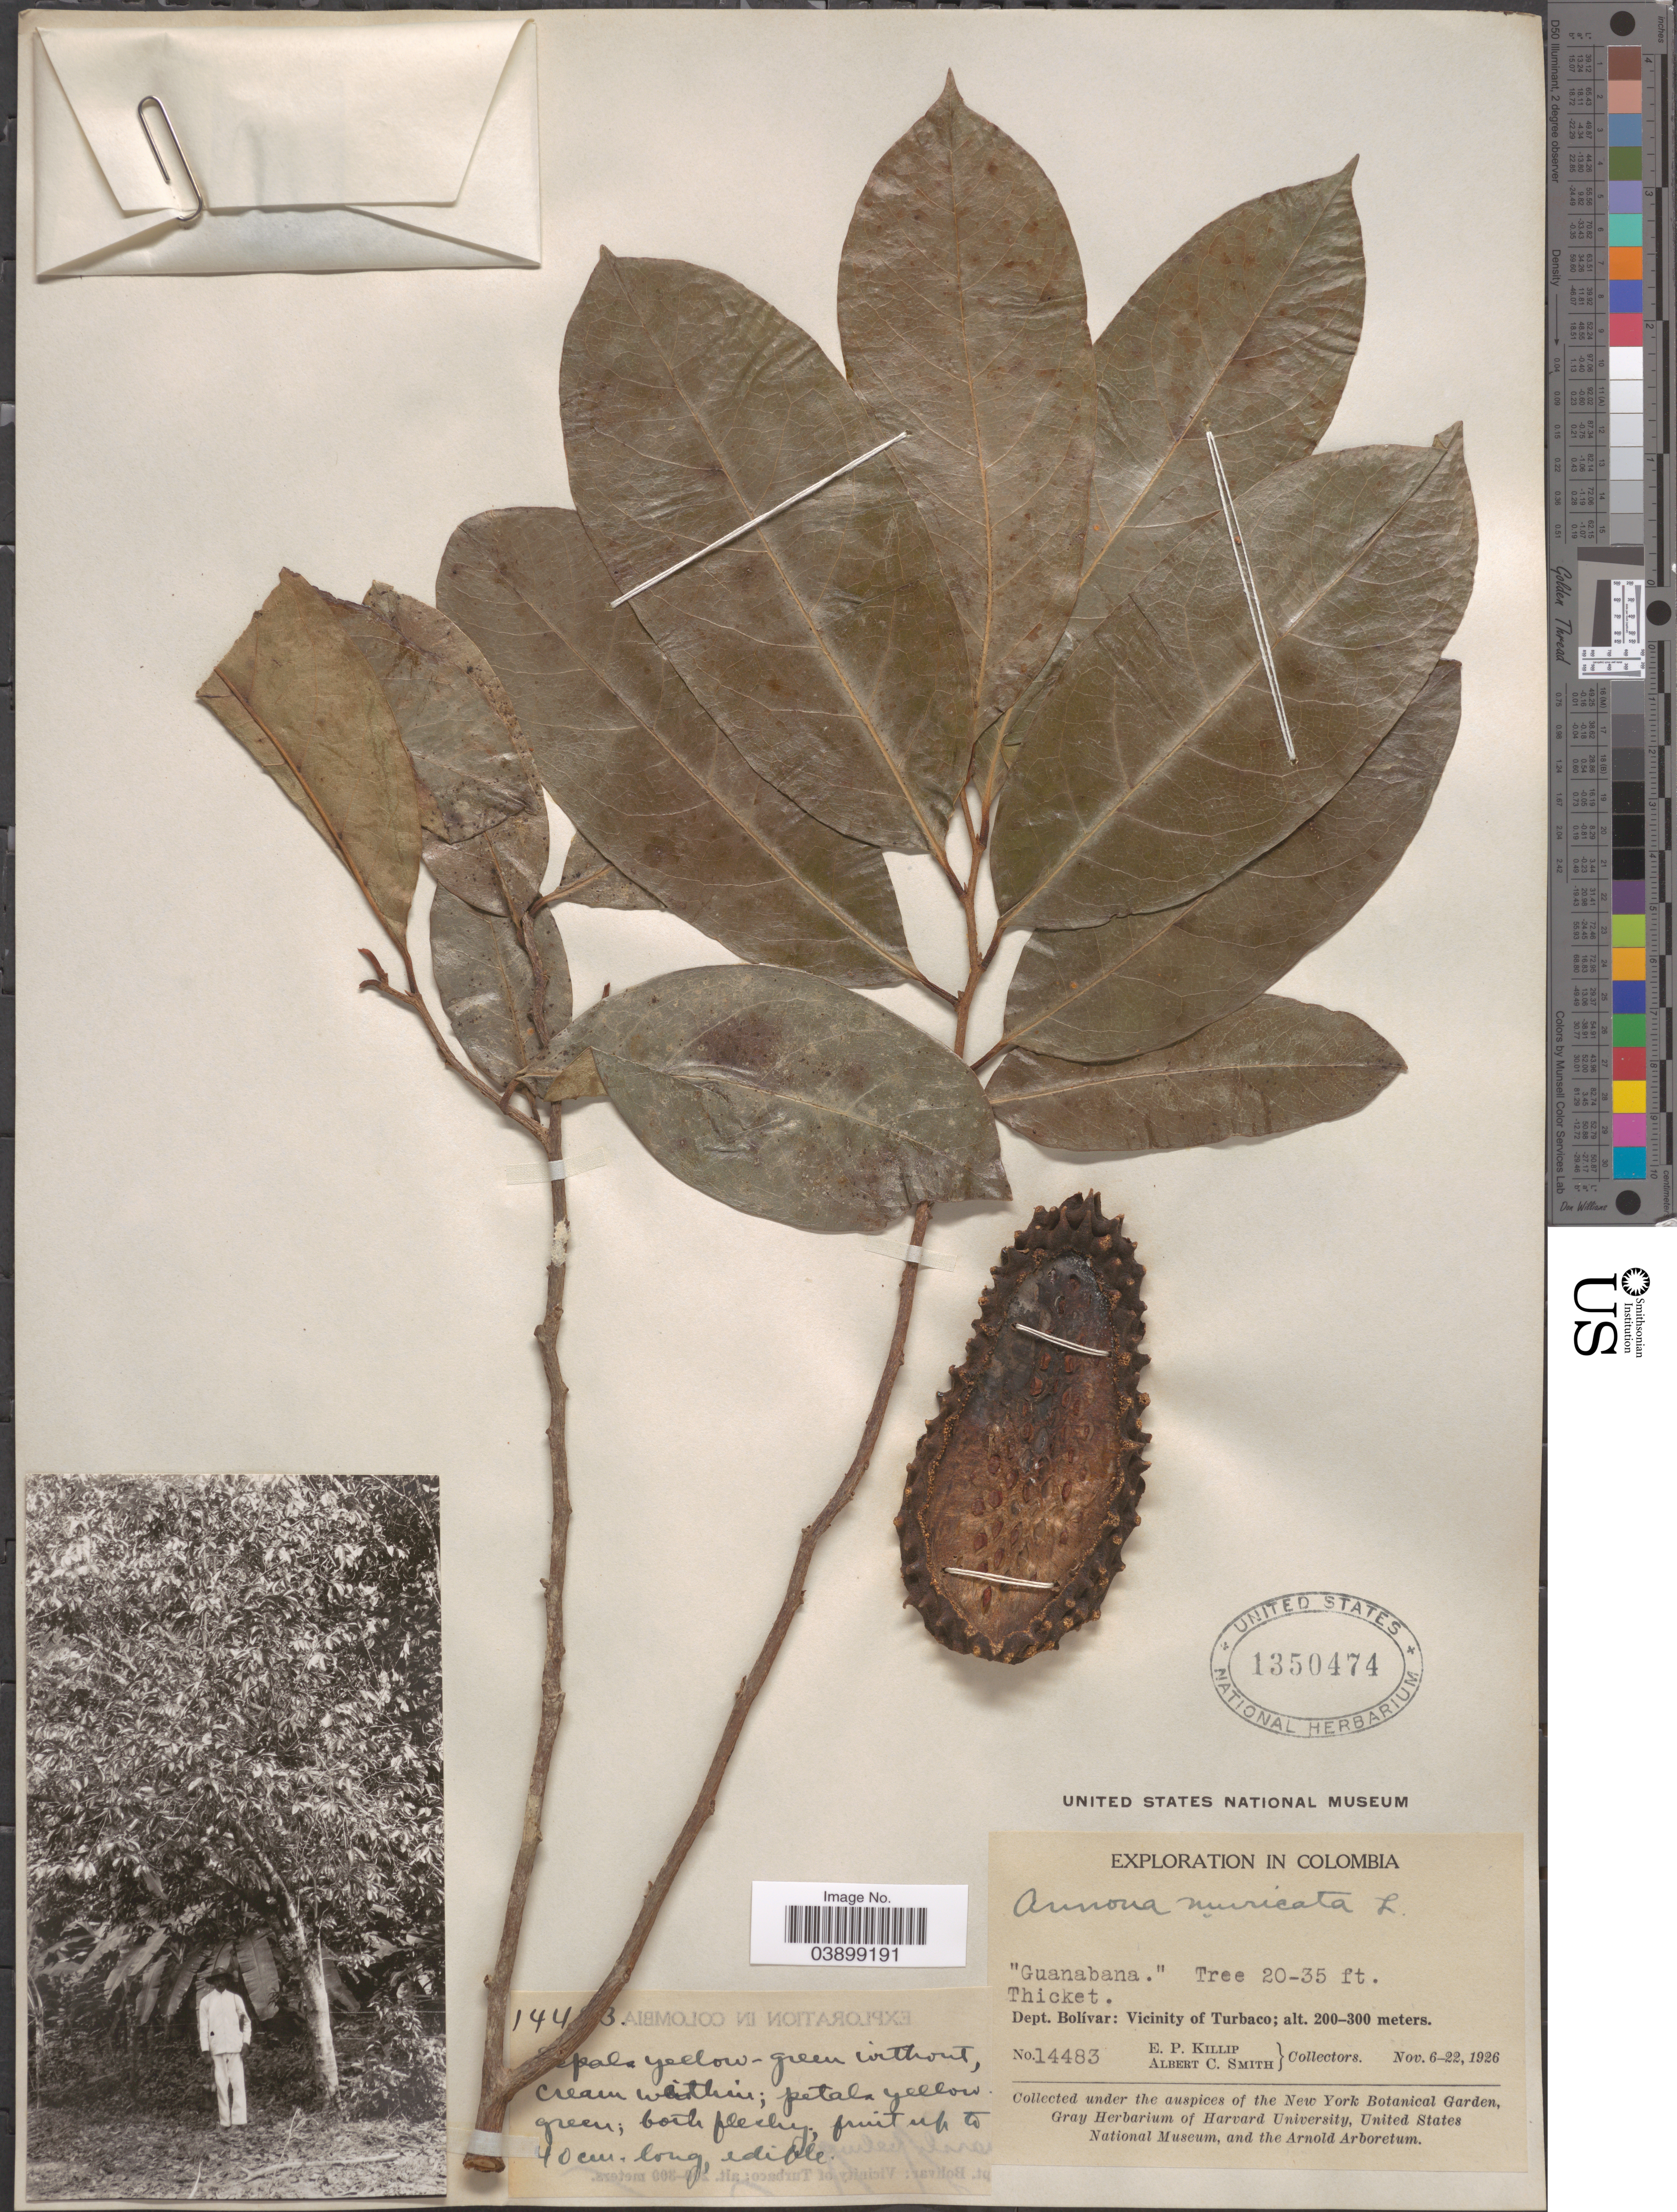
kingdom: Plantae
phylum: Tracheophyta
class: Magnoliopsida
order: Magnoliales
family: Annonaceae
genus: Annona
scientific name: Annona muricata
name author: L.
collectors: E. P. Killip & A. C. Smith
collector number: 14483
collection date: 1926-11-06/1926-11-22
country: Colombia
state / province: Bolívar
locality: Dept. Bolívar: Vicinity of Turbaco.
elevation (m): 200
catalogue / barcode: US 1350474